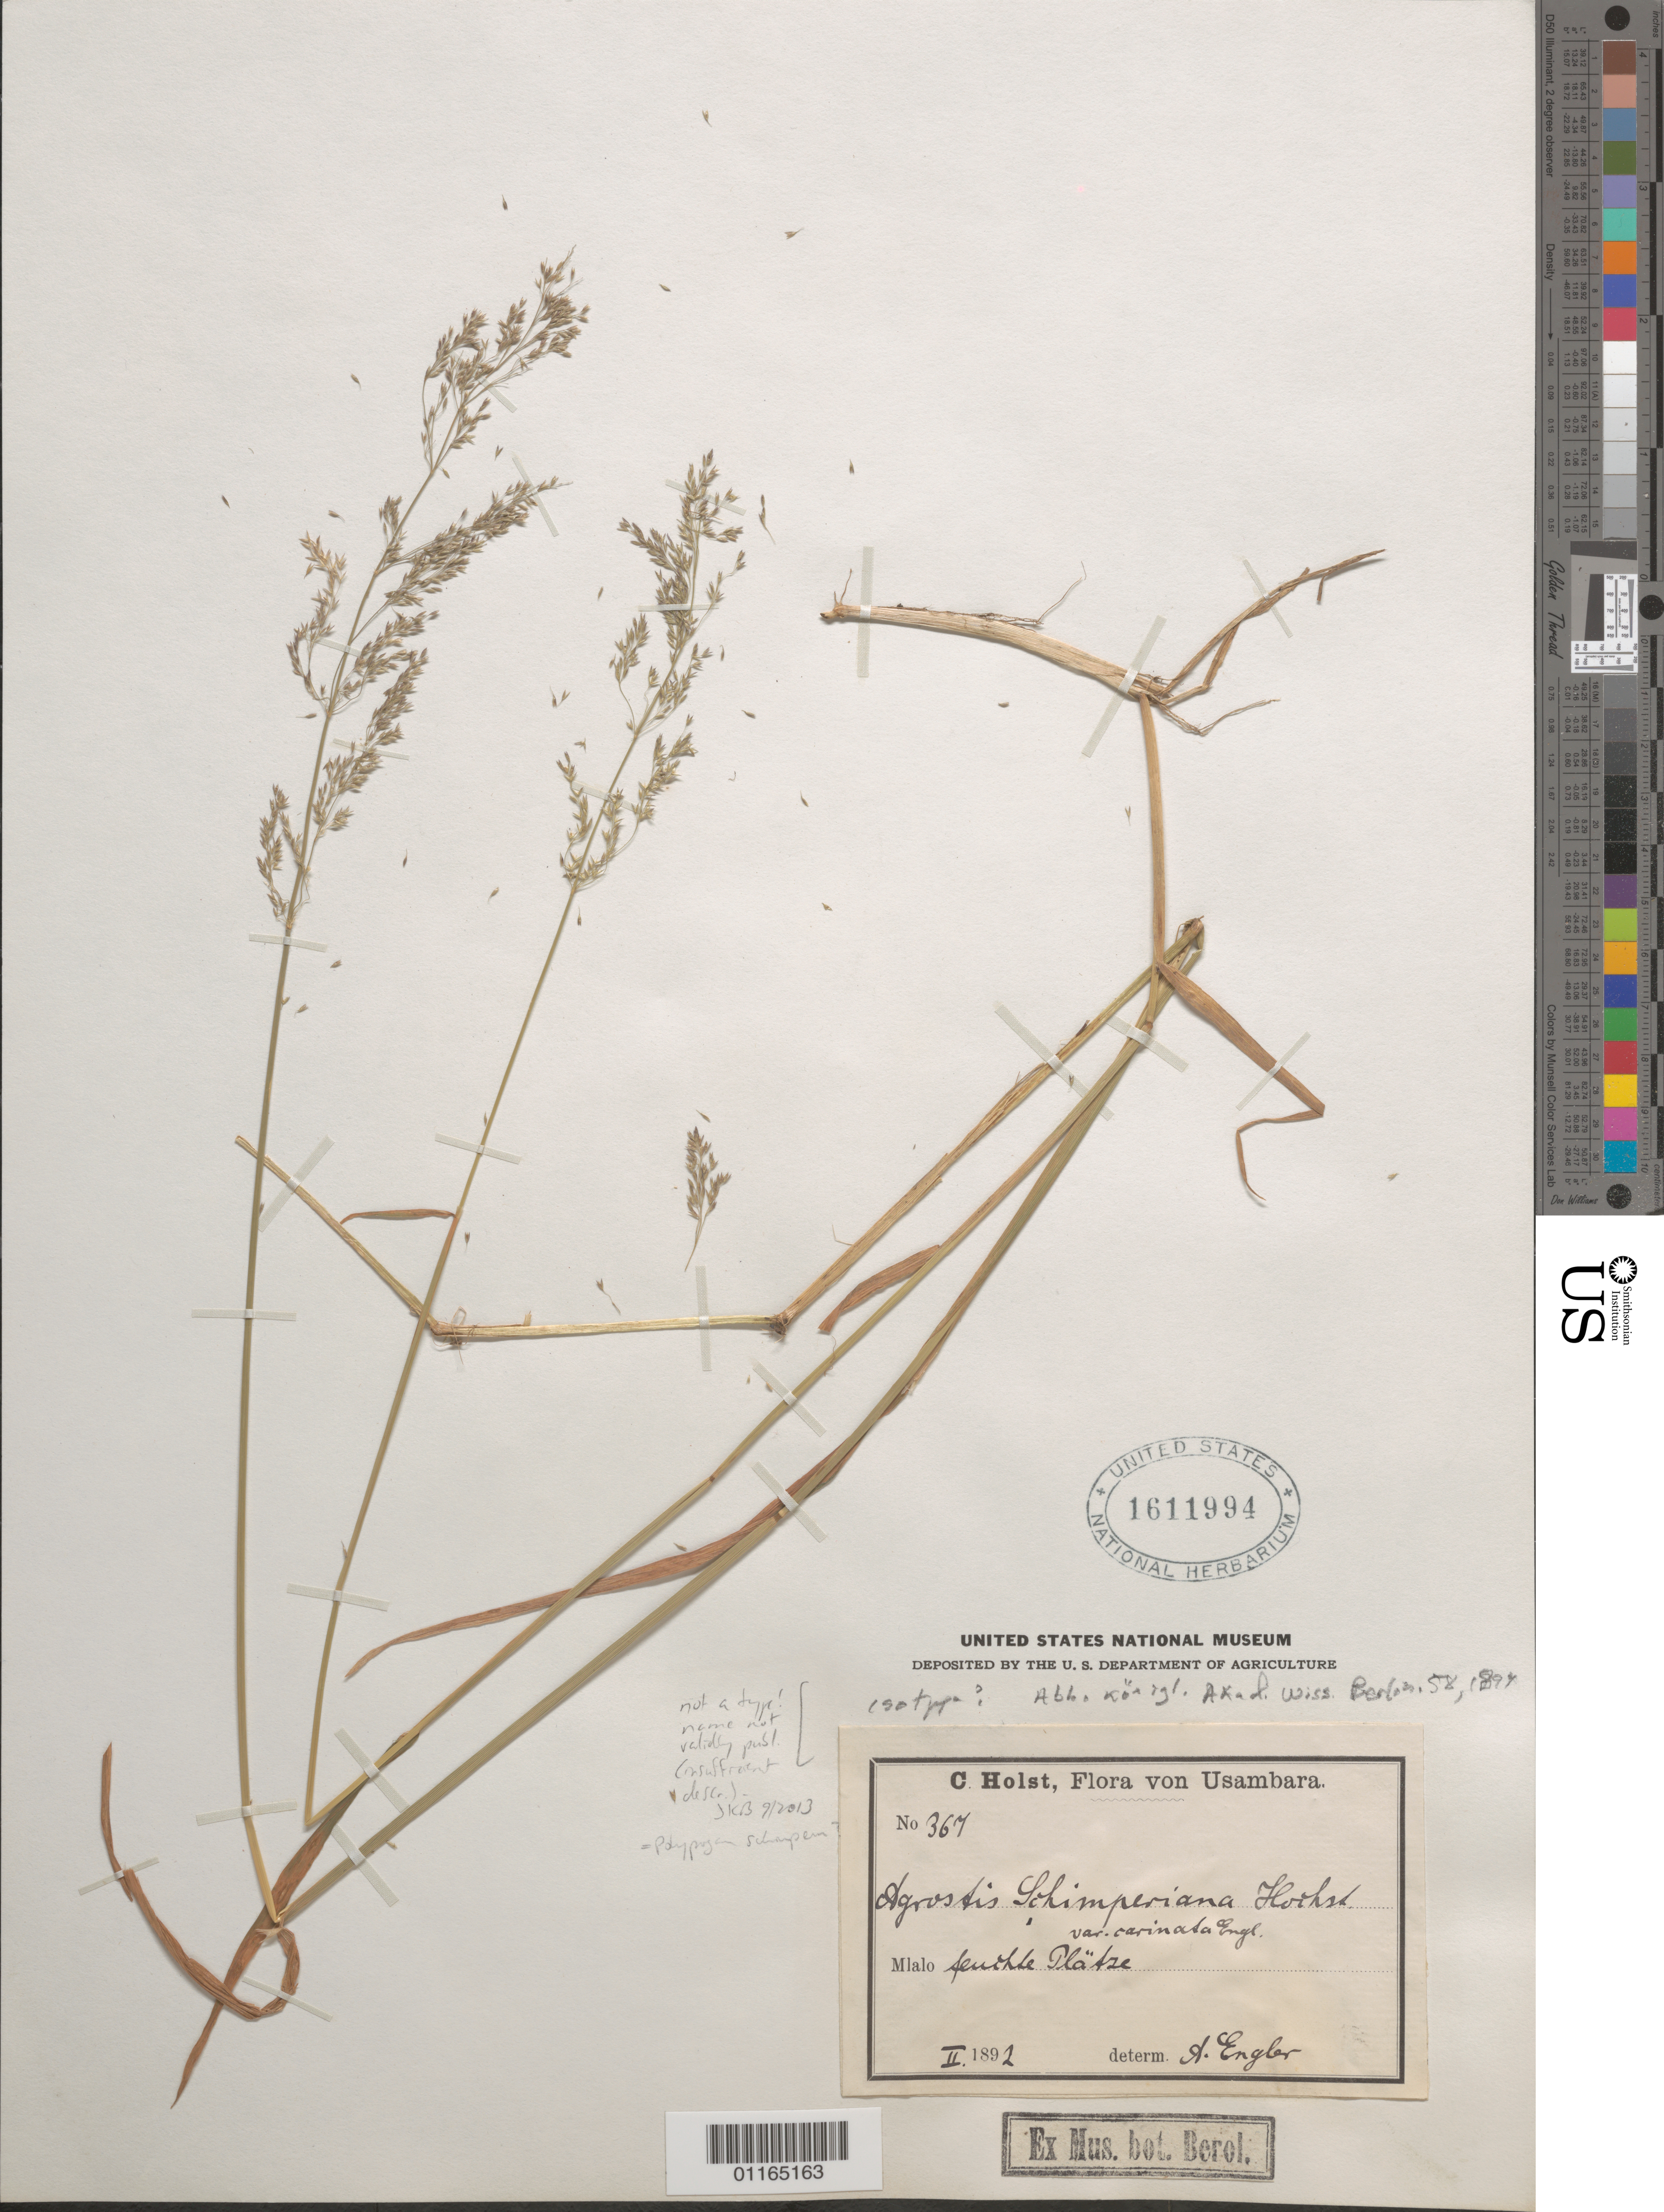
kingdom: Plantae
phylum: Tracheophyta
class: Liliopsida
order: Poales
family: Poaceae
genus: Polypogon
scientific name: Polypogon schimperanus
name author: (Hochst. ex Steud.) Cope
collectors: H. G. A. Engler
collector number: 367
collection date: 1892-02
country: Tanzania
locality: Usambara, Mlalo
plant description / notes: Annotated "isotype?" of Agrostis schimperiana var. carinata Engl. (name on label), nom. nud., published with brief and insufficient description.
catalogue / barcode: US 1611994